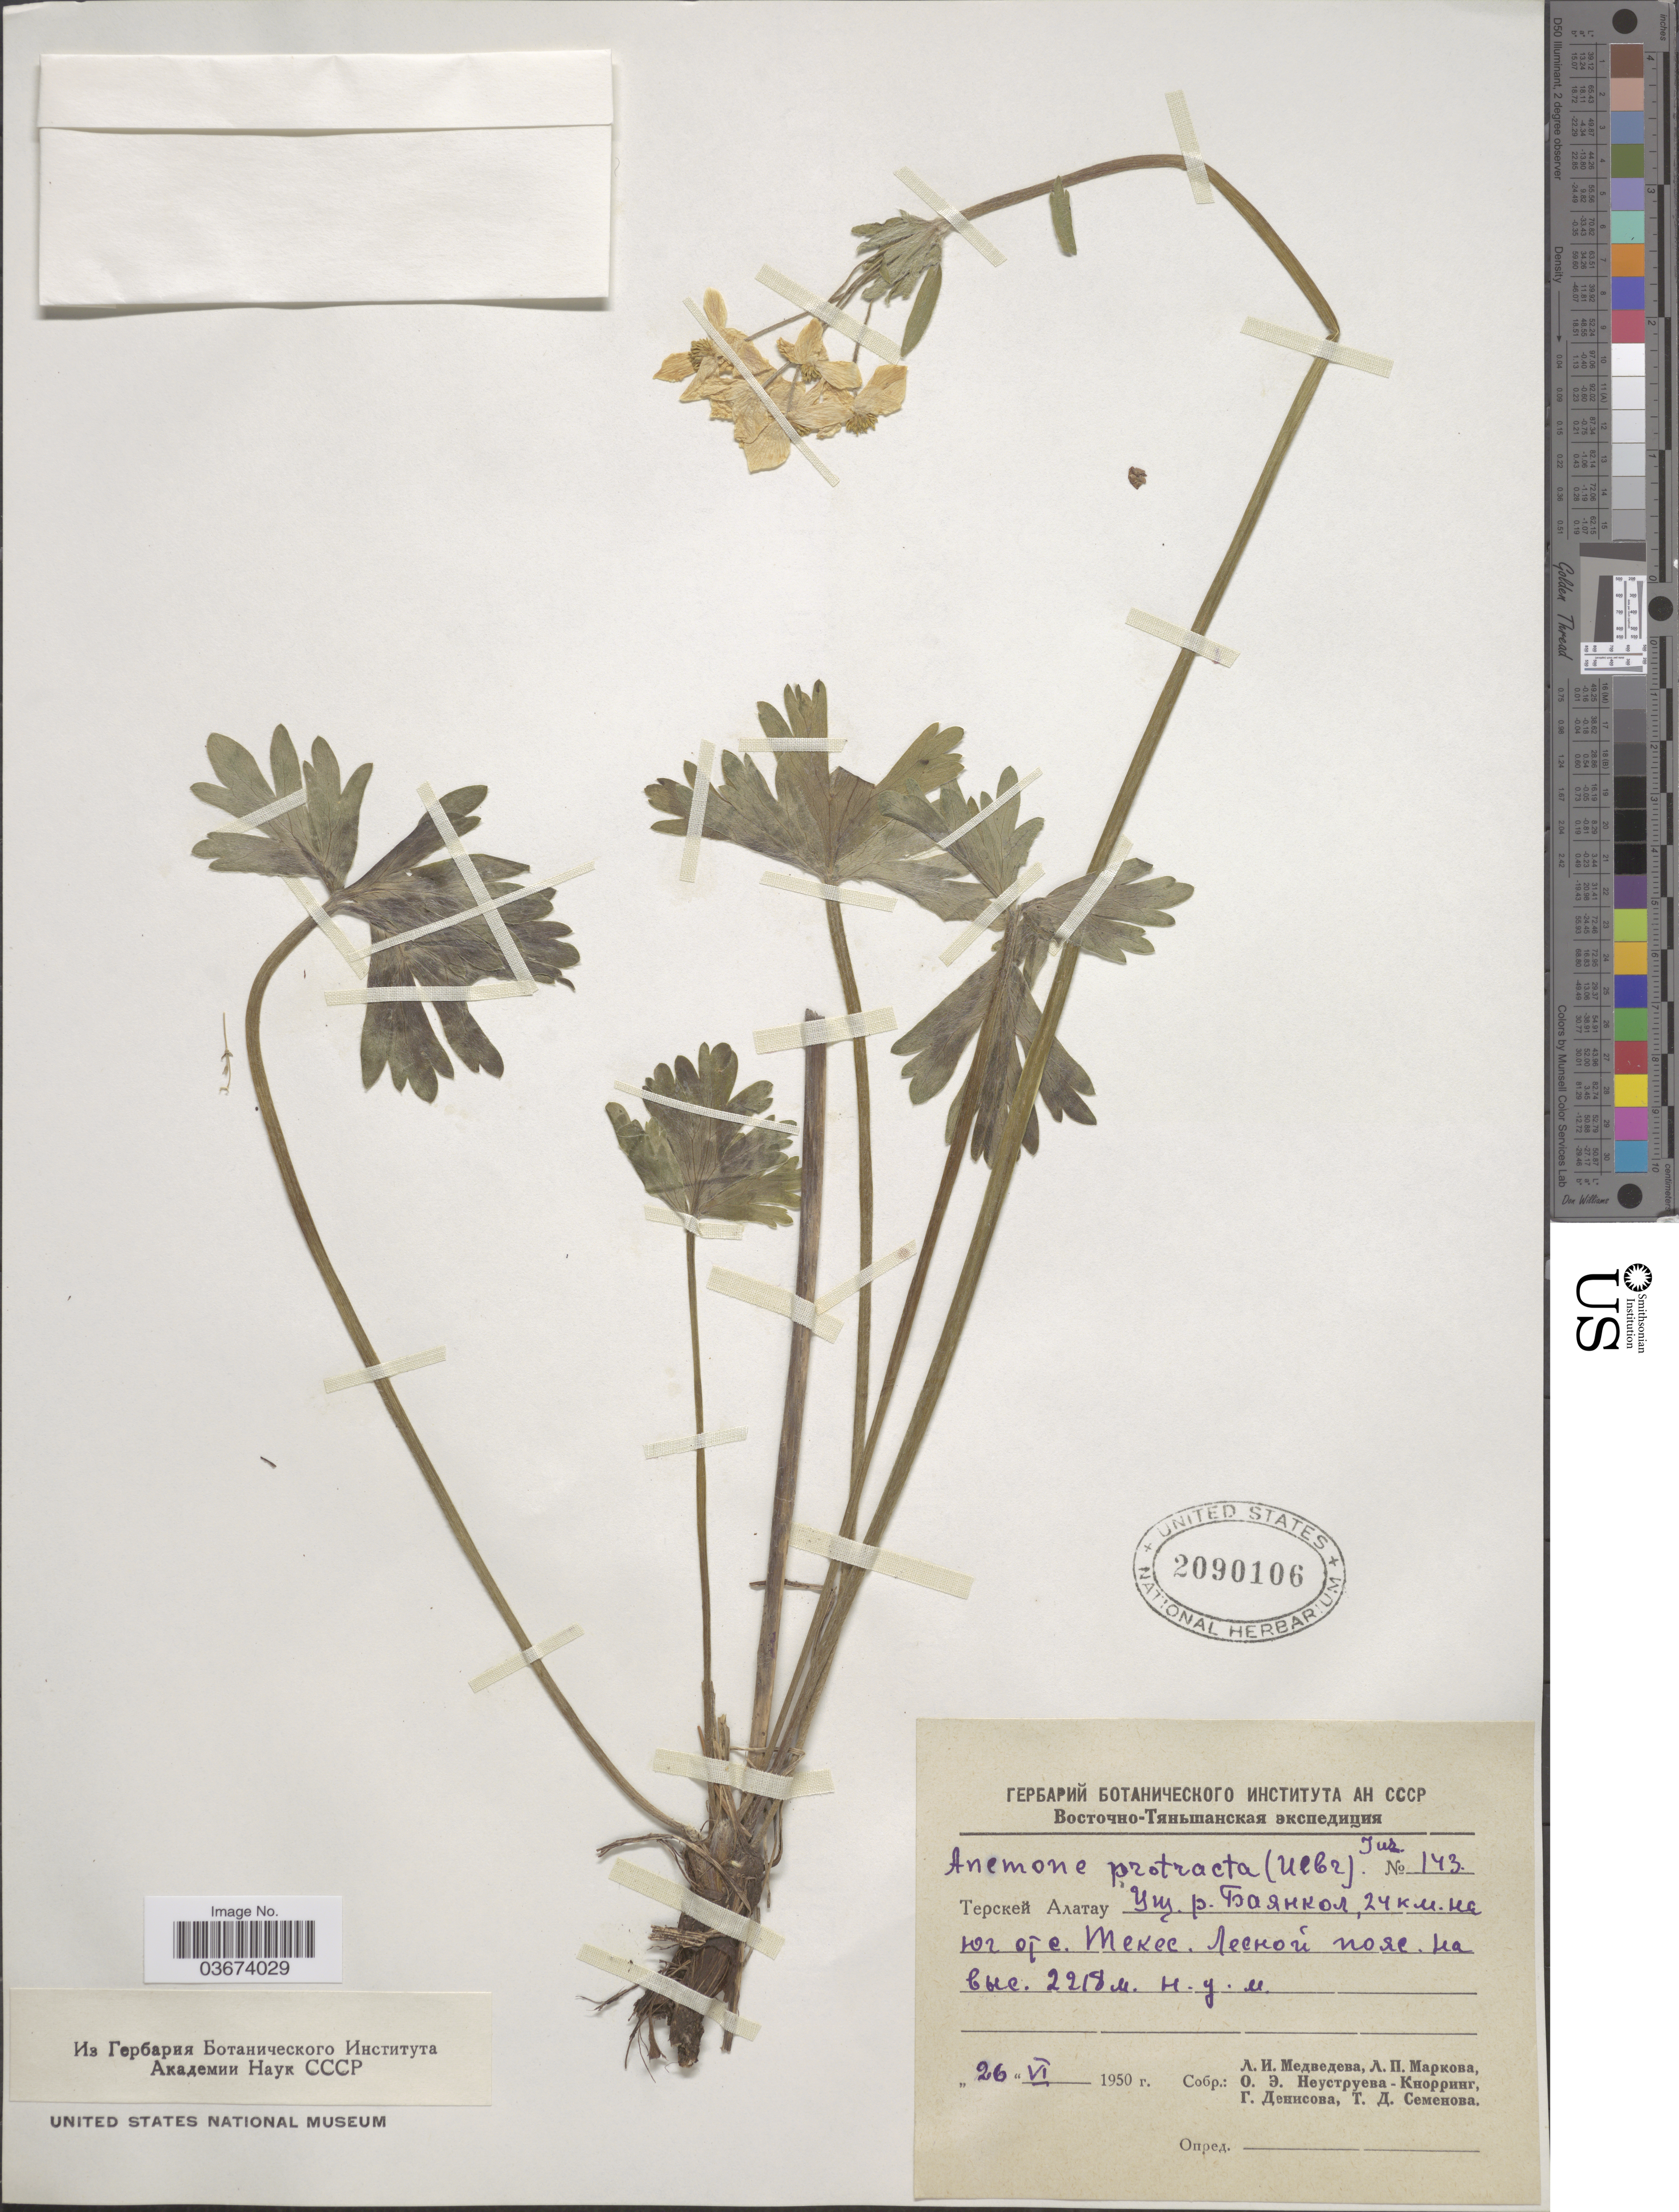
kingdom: Plantae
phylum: Tracheophyta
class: Magnoliopsida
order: Ranunculales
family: Ranunculaceae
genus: Anemone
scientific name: Anemone protracta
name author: (Ulbr.) Juz.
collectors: L. Medvedeva & L. Markova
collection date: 1950-06-26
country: Kazakhstan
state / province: Almaty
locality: River Bayankol, 24 km S from Tekes village.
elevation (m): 2218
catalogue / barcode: US 2090106